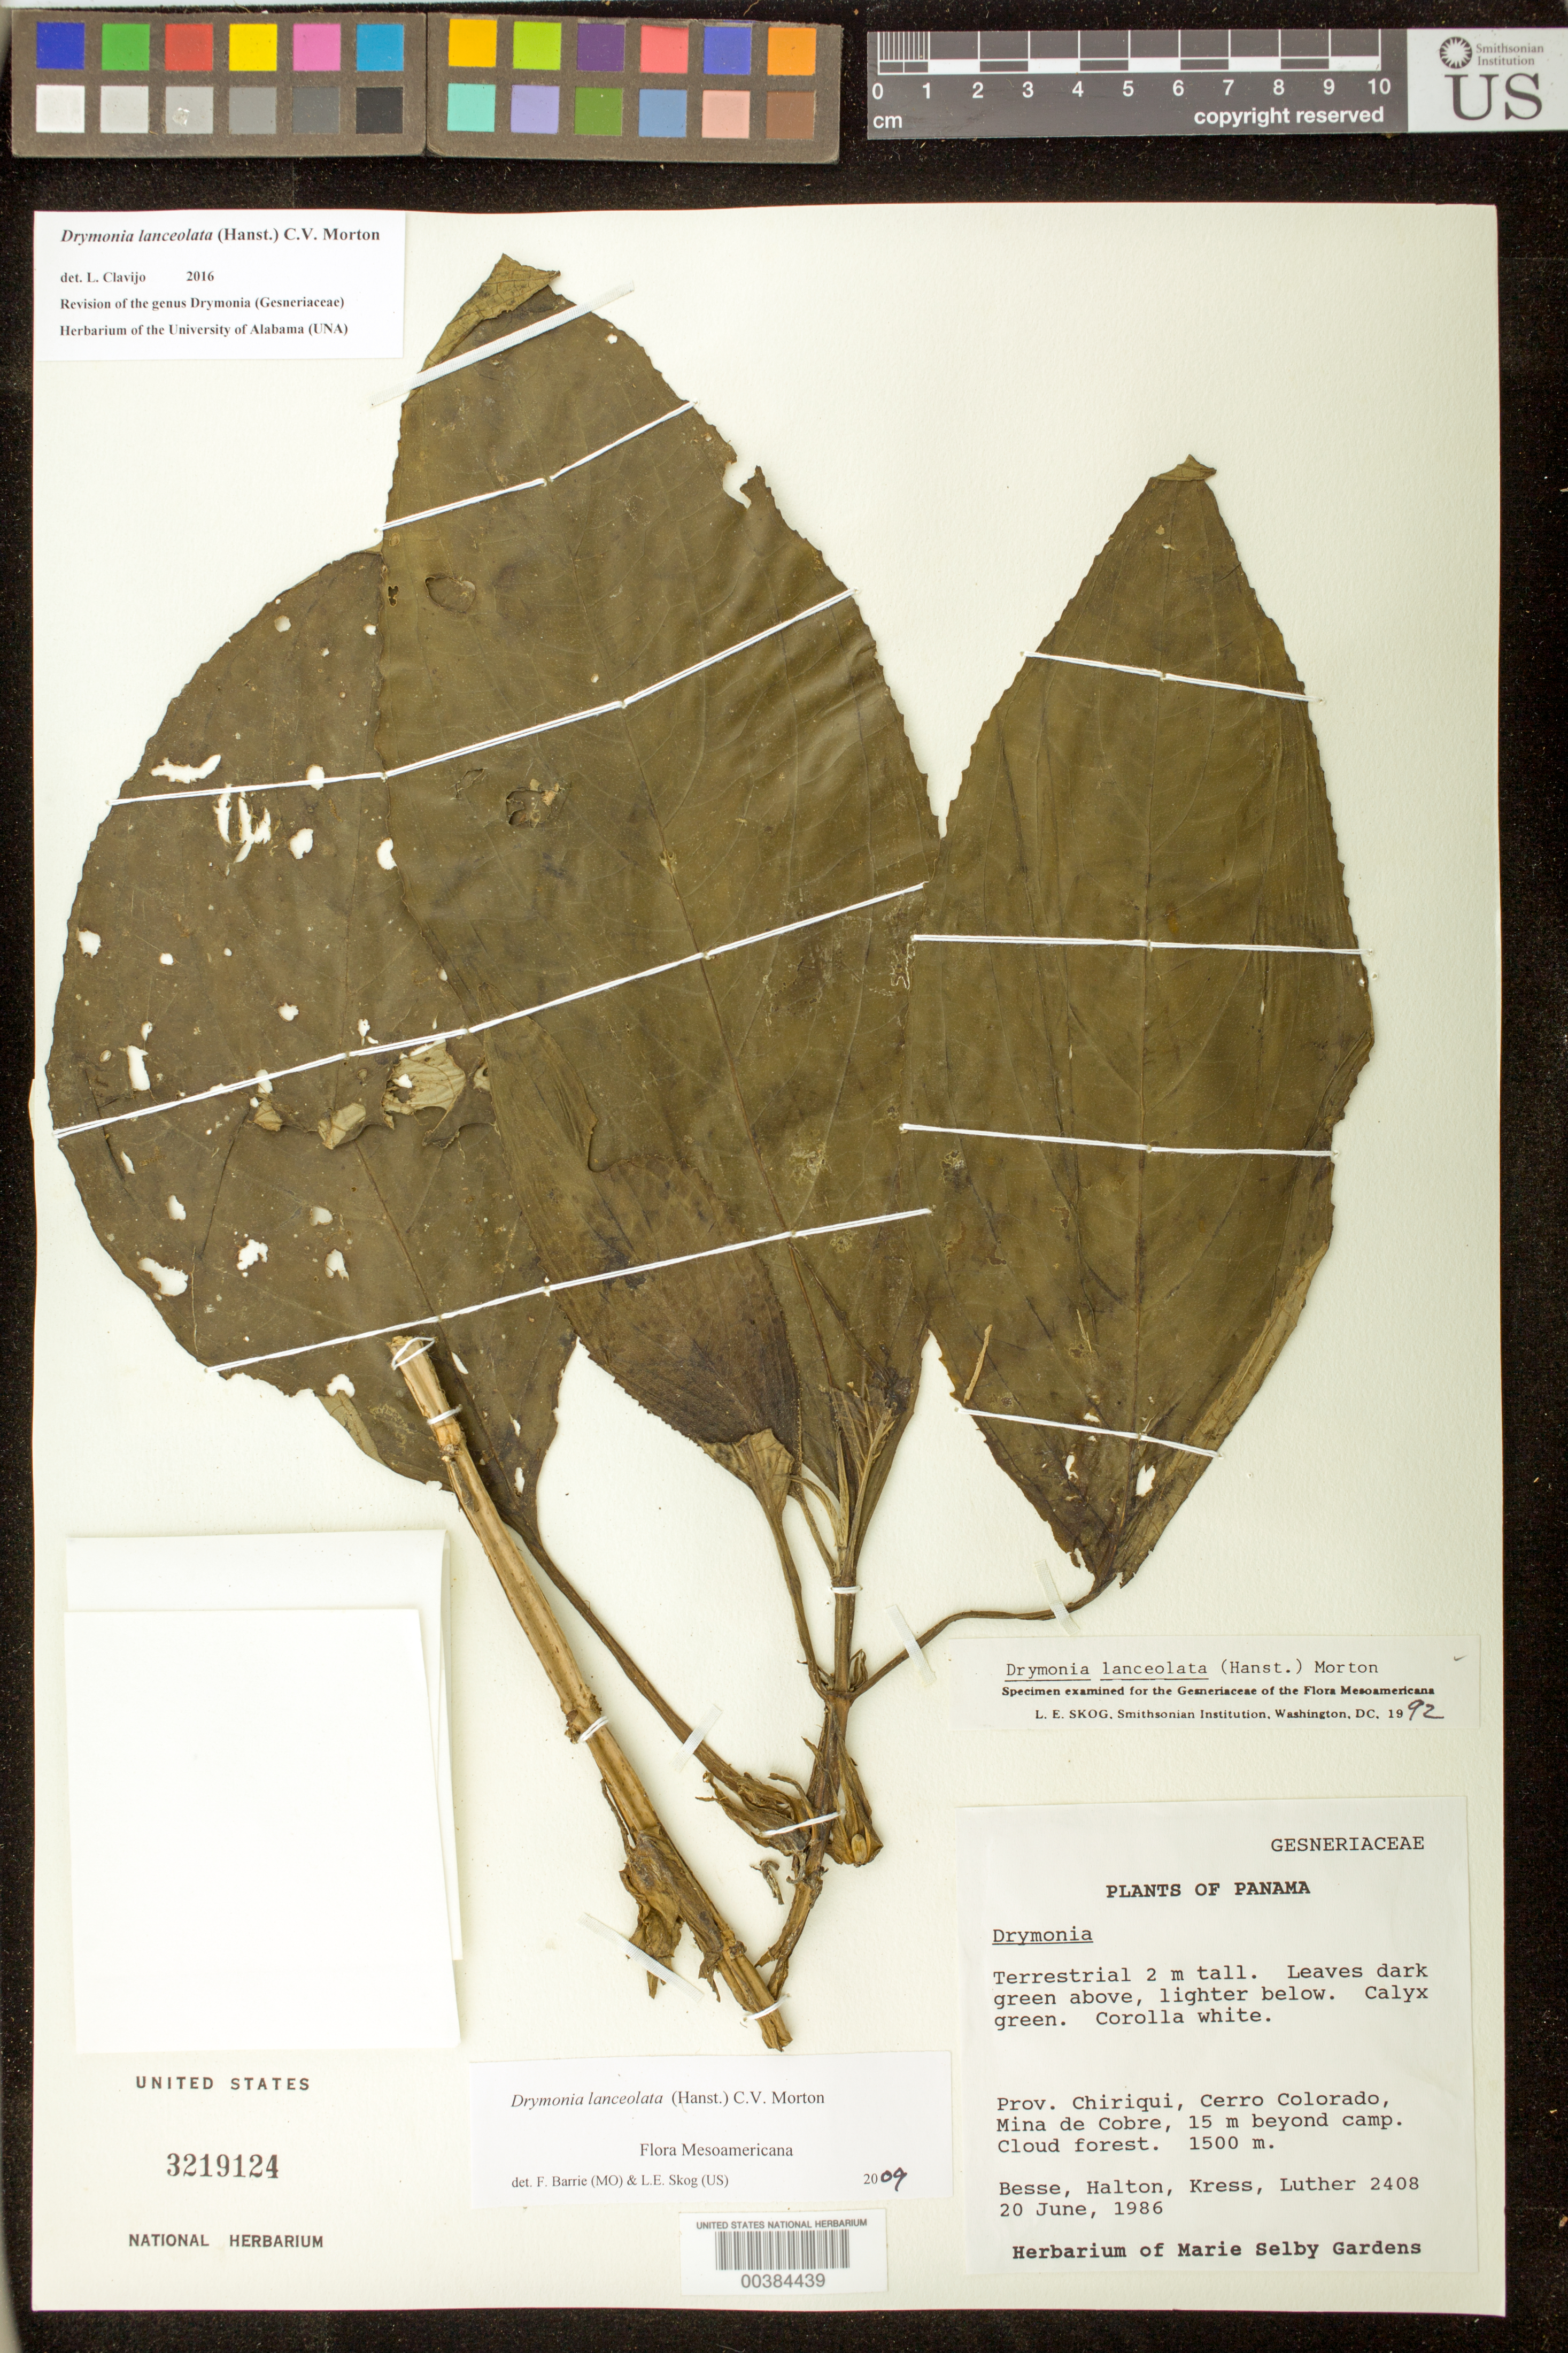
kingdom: Plantae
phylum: Tracheophyta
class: Magnoliopsida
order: Lamiales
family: Gesneriaceae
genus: Drymonia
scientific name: Drymonia lanceolata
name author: (Hanst.) C.V. Morton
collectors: L. Besse, J. Halton, W. J. Kress & Harry E. Luther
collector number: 2408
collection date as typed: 20 Jun 1986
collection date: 1986-06-20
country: Panama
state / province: Chiriquí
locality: Cerro Colorado, Mina de Cobre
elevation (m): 1500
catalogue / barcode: US 3219124